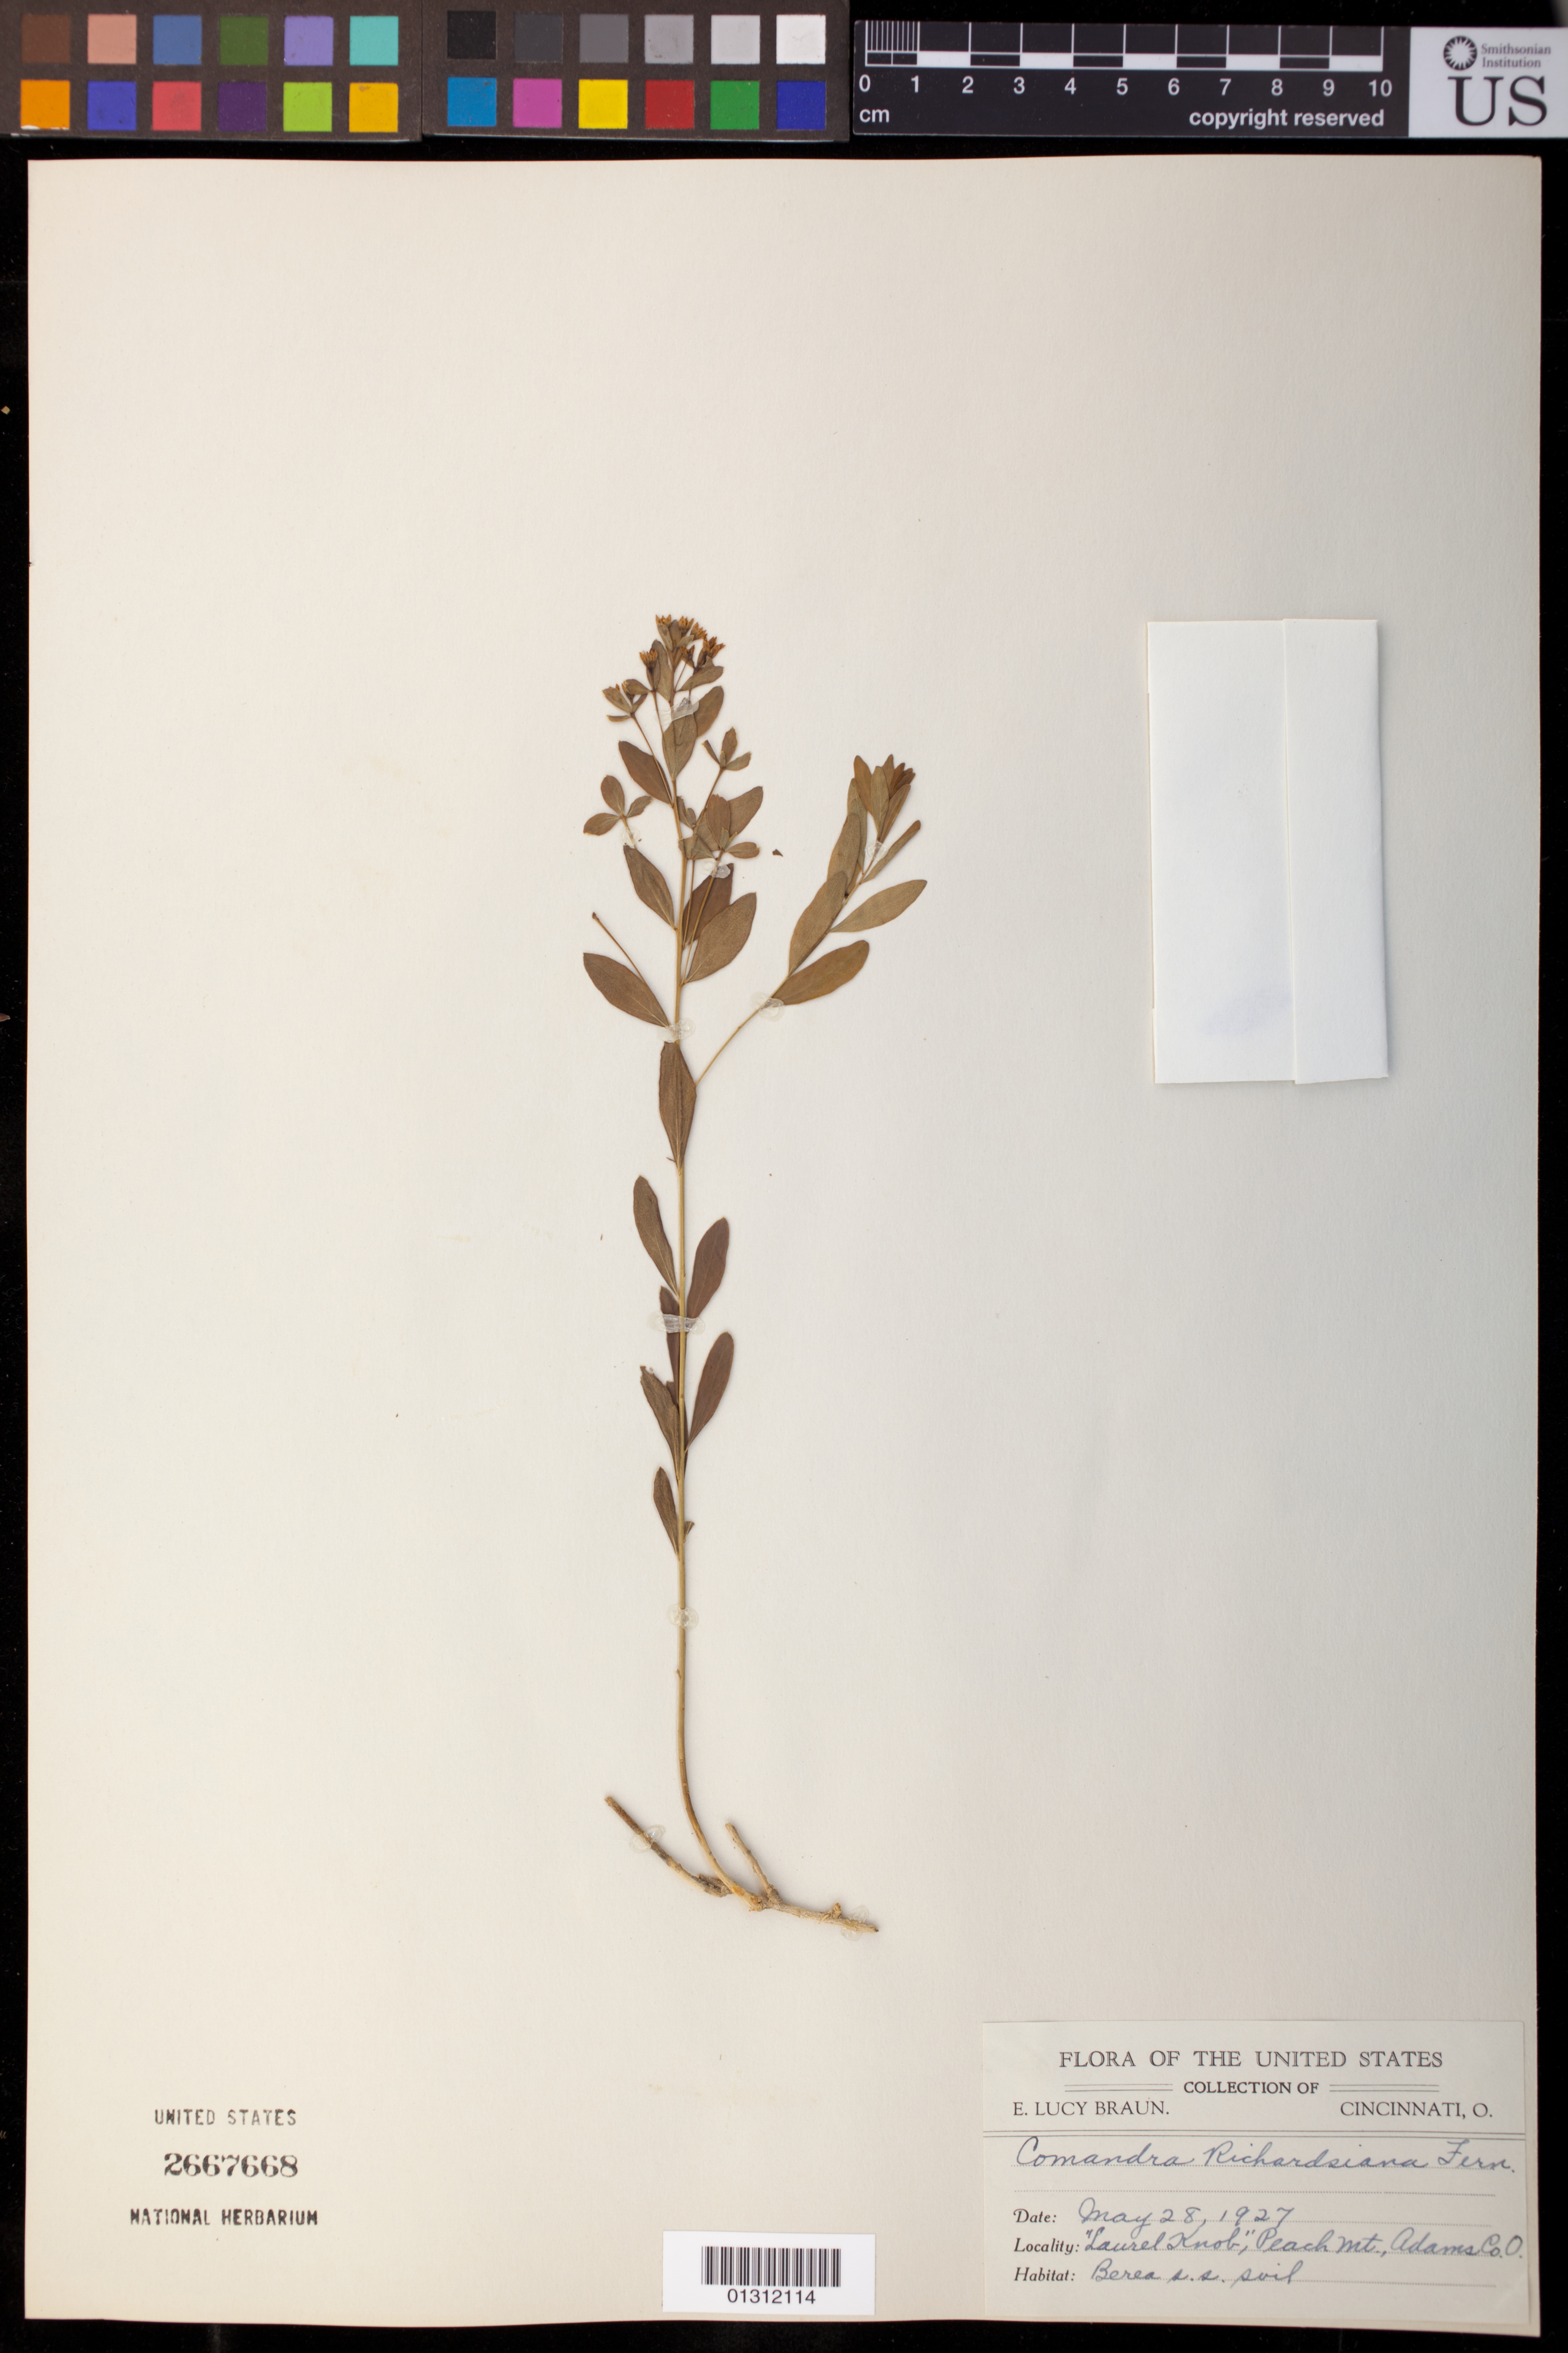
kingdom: Plantae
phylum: Tracheophyta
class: Magnoliopsida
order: Santalales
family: Comandraceae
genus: Comandra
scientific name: Comandra richardsiana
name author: Fernald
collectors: E. L. Braun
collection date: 1927-05-28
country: United States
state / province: Ohio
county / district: Adams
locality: Laurel Knob, Peach Mt.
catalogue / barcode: US 2667668